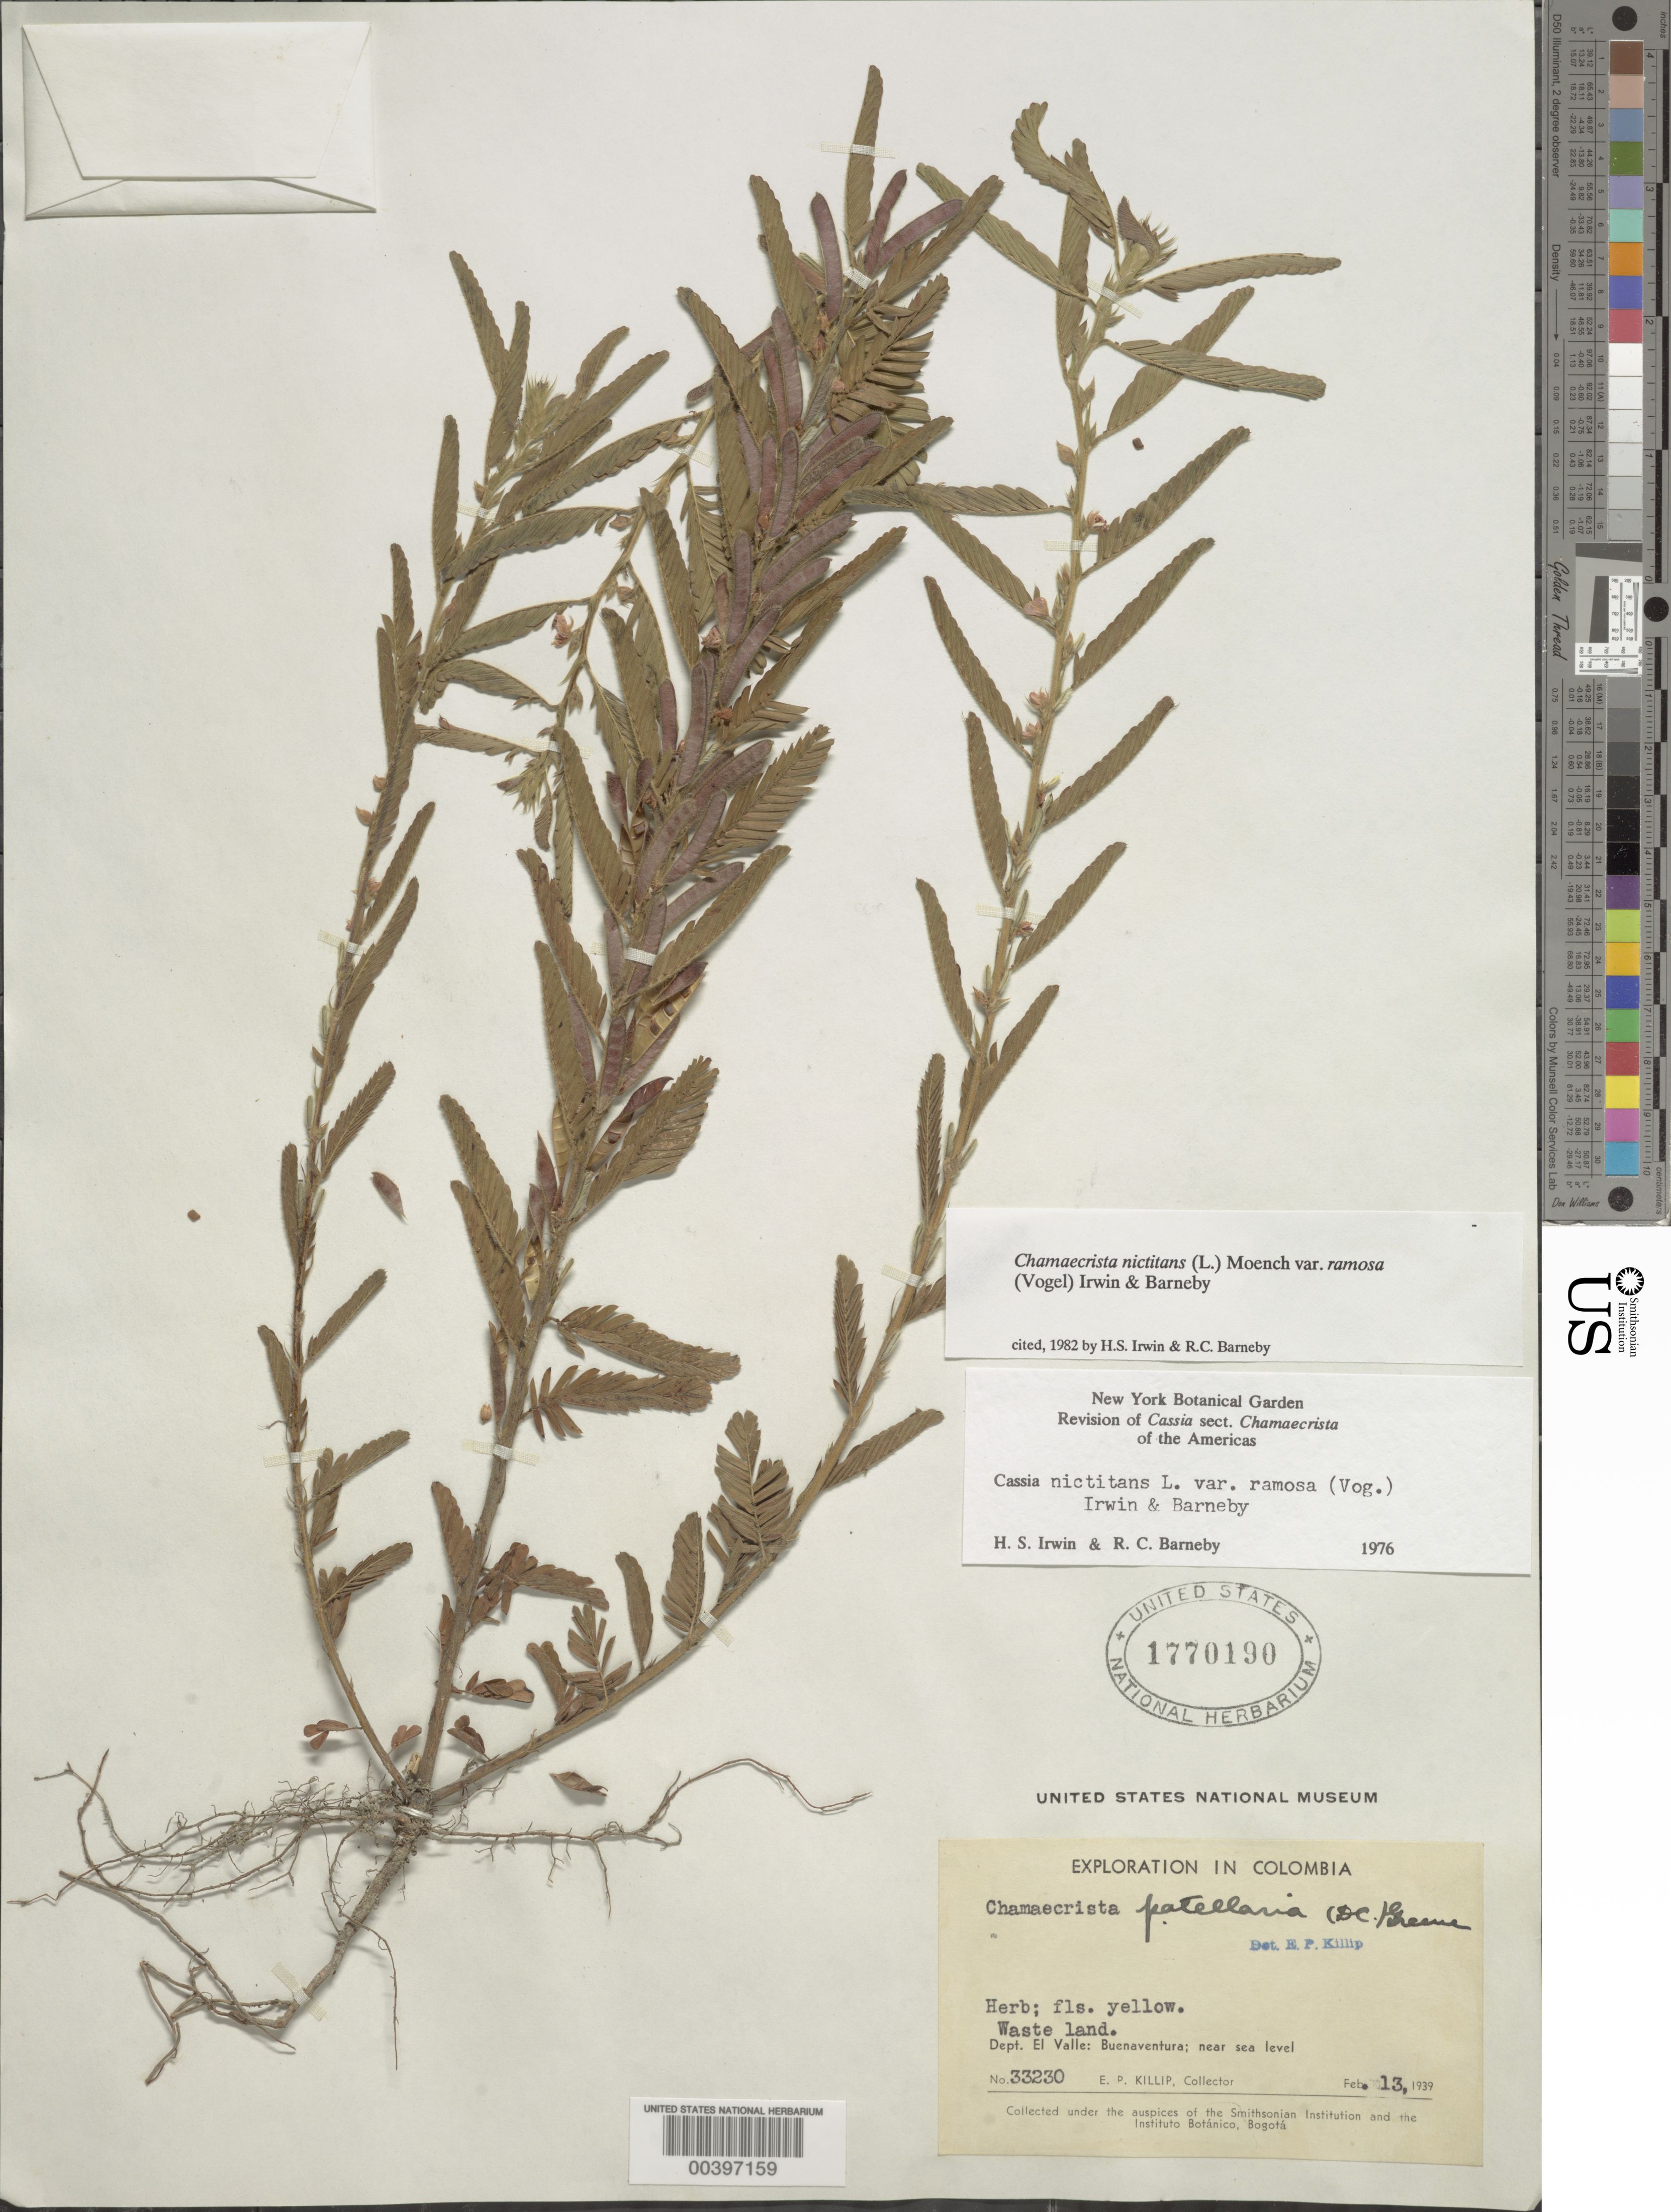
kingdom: Plantae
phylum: Tracheophyta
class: Magnoliopsida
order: Fabales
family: Fabaceae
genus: Chamaecrista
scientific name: Chamaecrista nictitans var. ramosa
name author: (Vogel) H.S. Irwin & Barneby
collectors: E. P. Killip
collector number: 33230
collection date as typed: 13 Feb 1939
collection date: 1939-02-13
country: Colombia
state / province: Valle del Cauca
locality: Buena Ventura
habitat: Waste land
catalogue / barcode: US 1770190